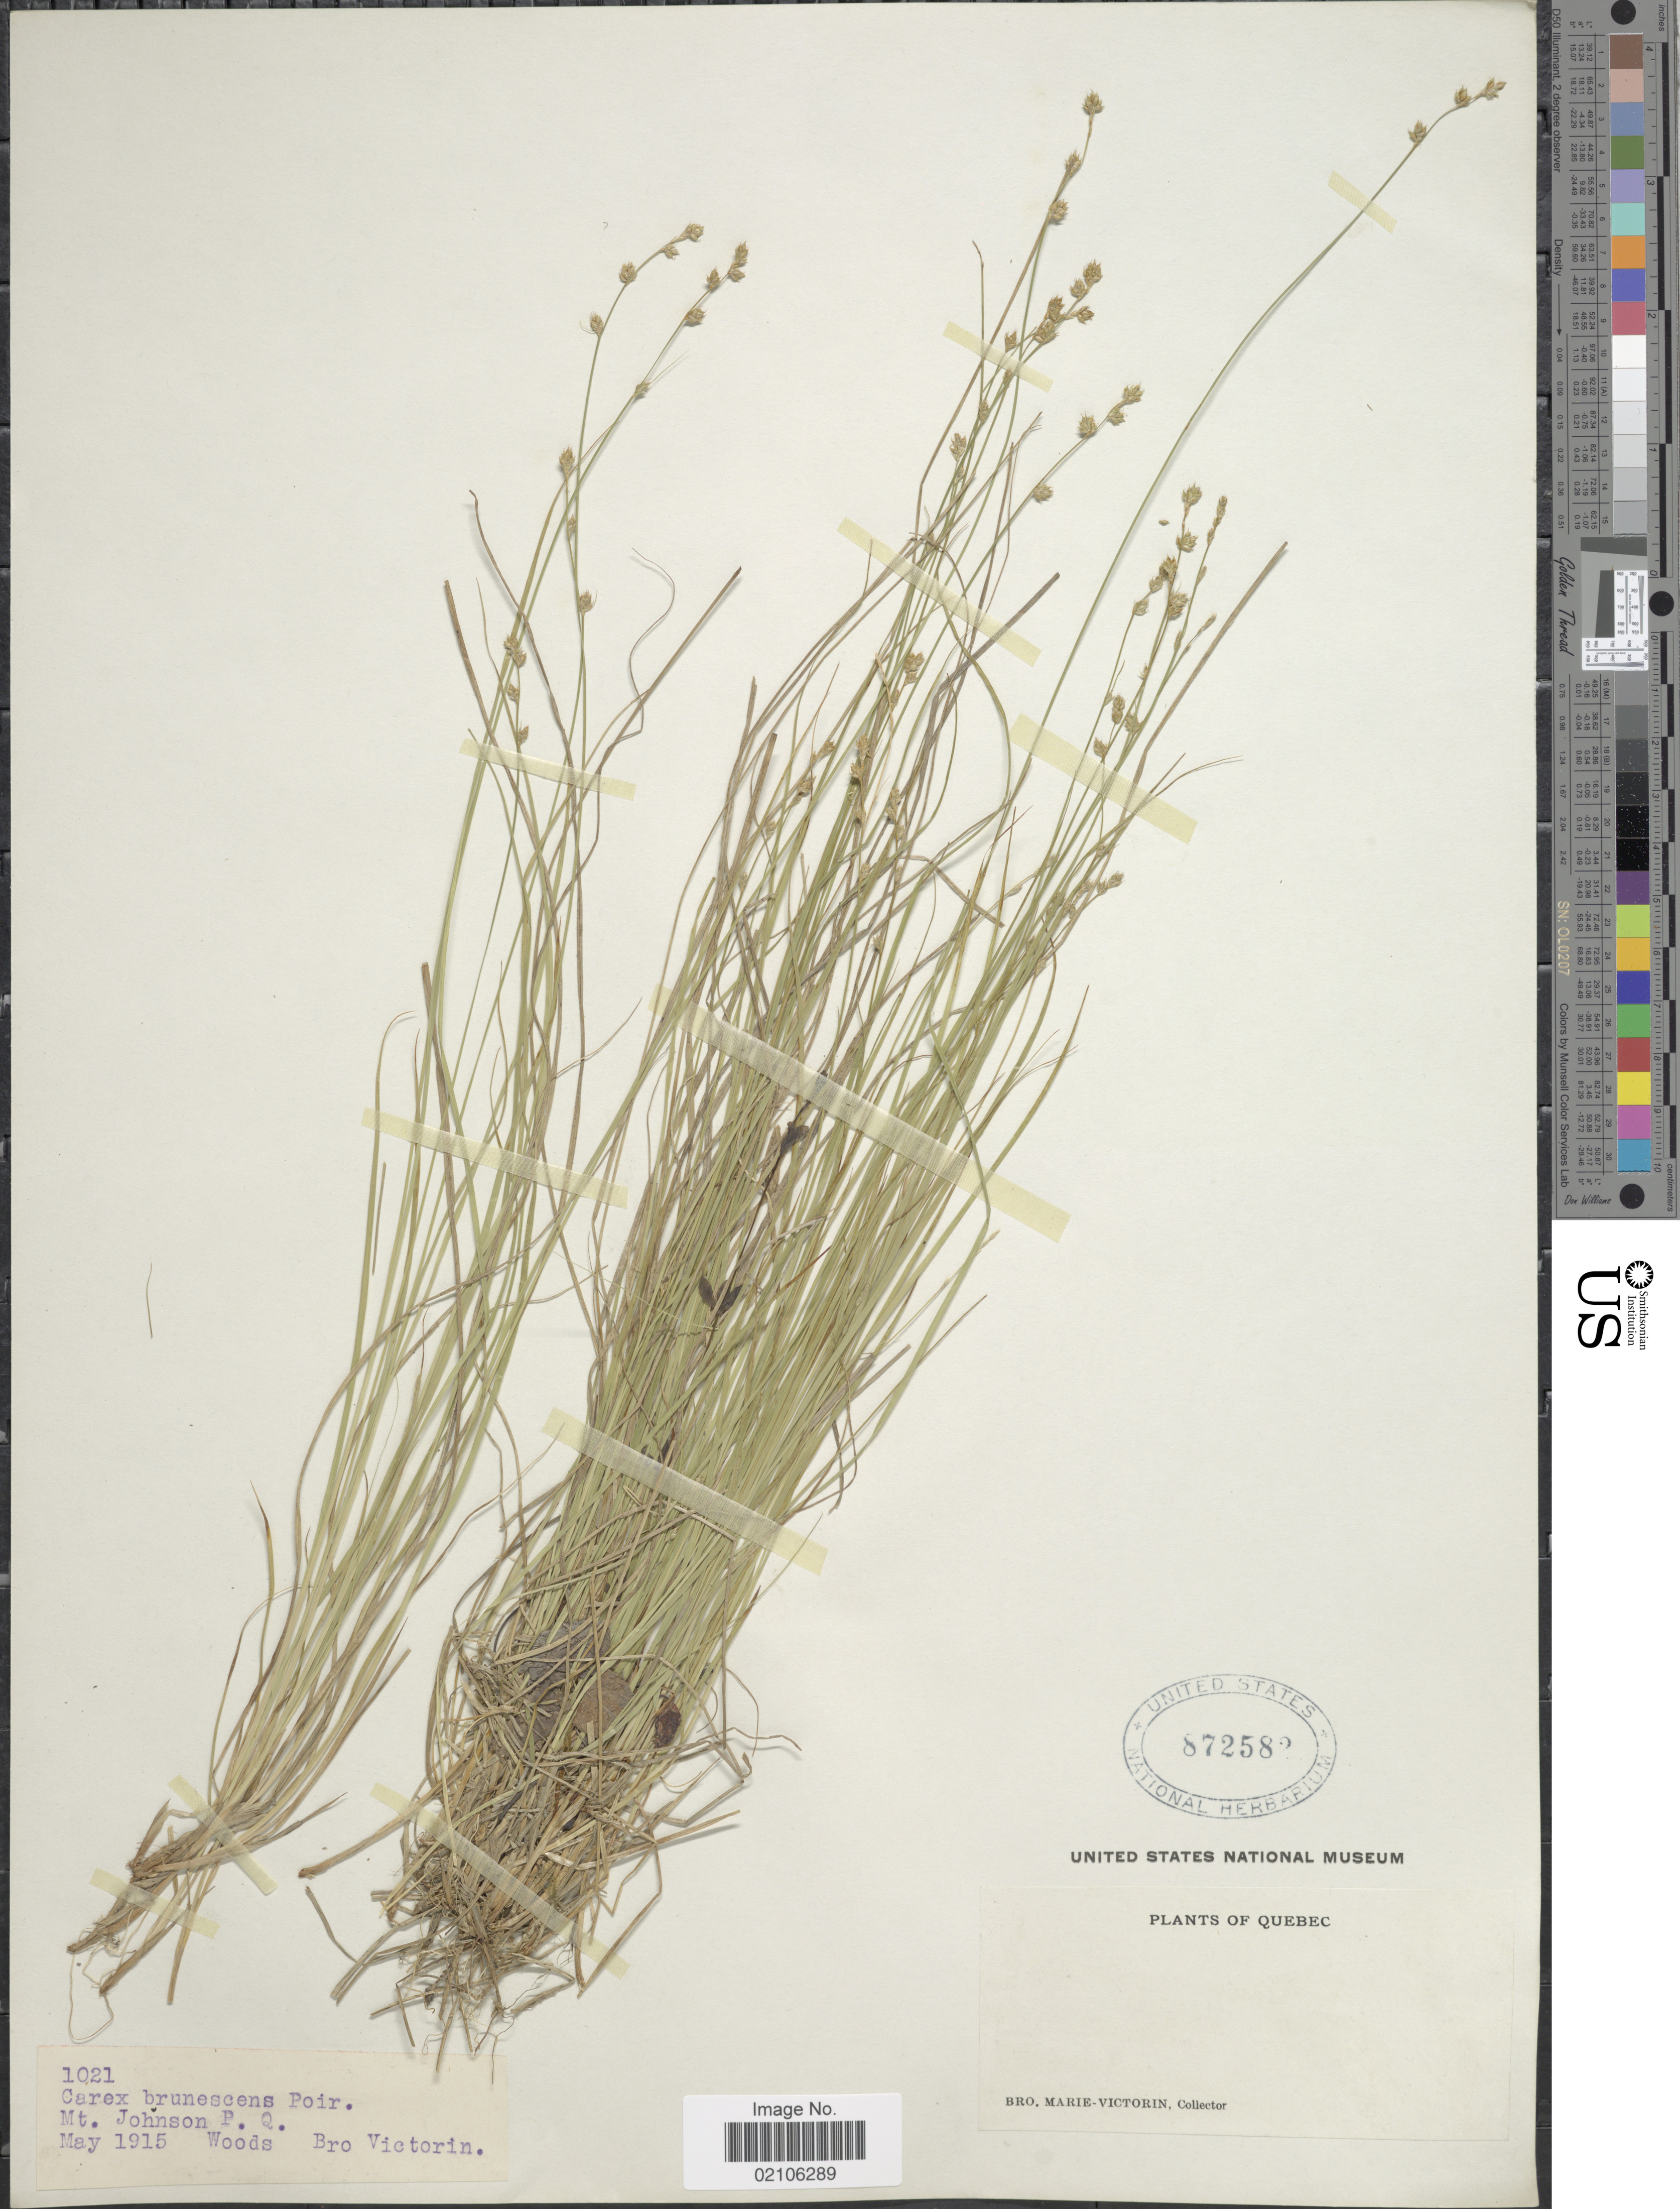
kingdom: Plantae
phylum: Tracheophyta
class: Liliopsida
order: Poales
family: Cyperaceae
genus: Carex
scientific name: Carex brunnescens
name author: (Pers.) Poir.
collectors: Fr. Marie-Victorin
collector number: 1021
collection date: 1915-05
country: Canada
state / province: Quebec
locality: Mt. Johnson, woods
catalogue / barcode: US 872582